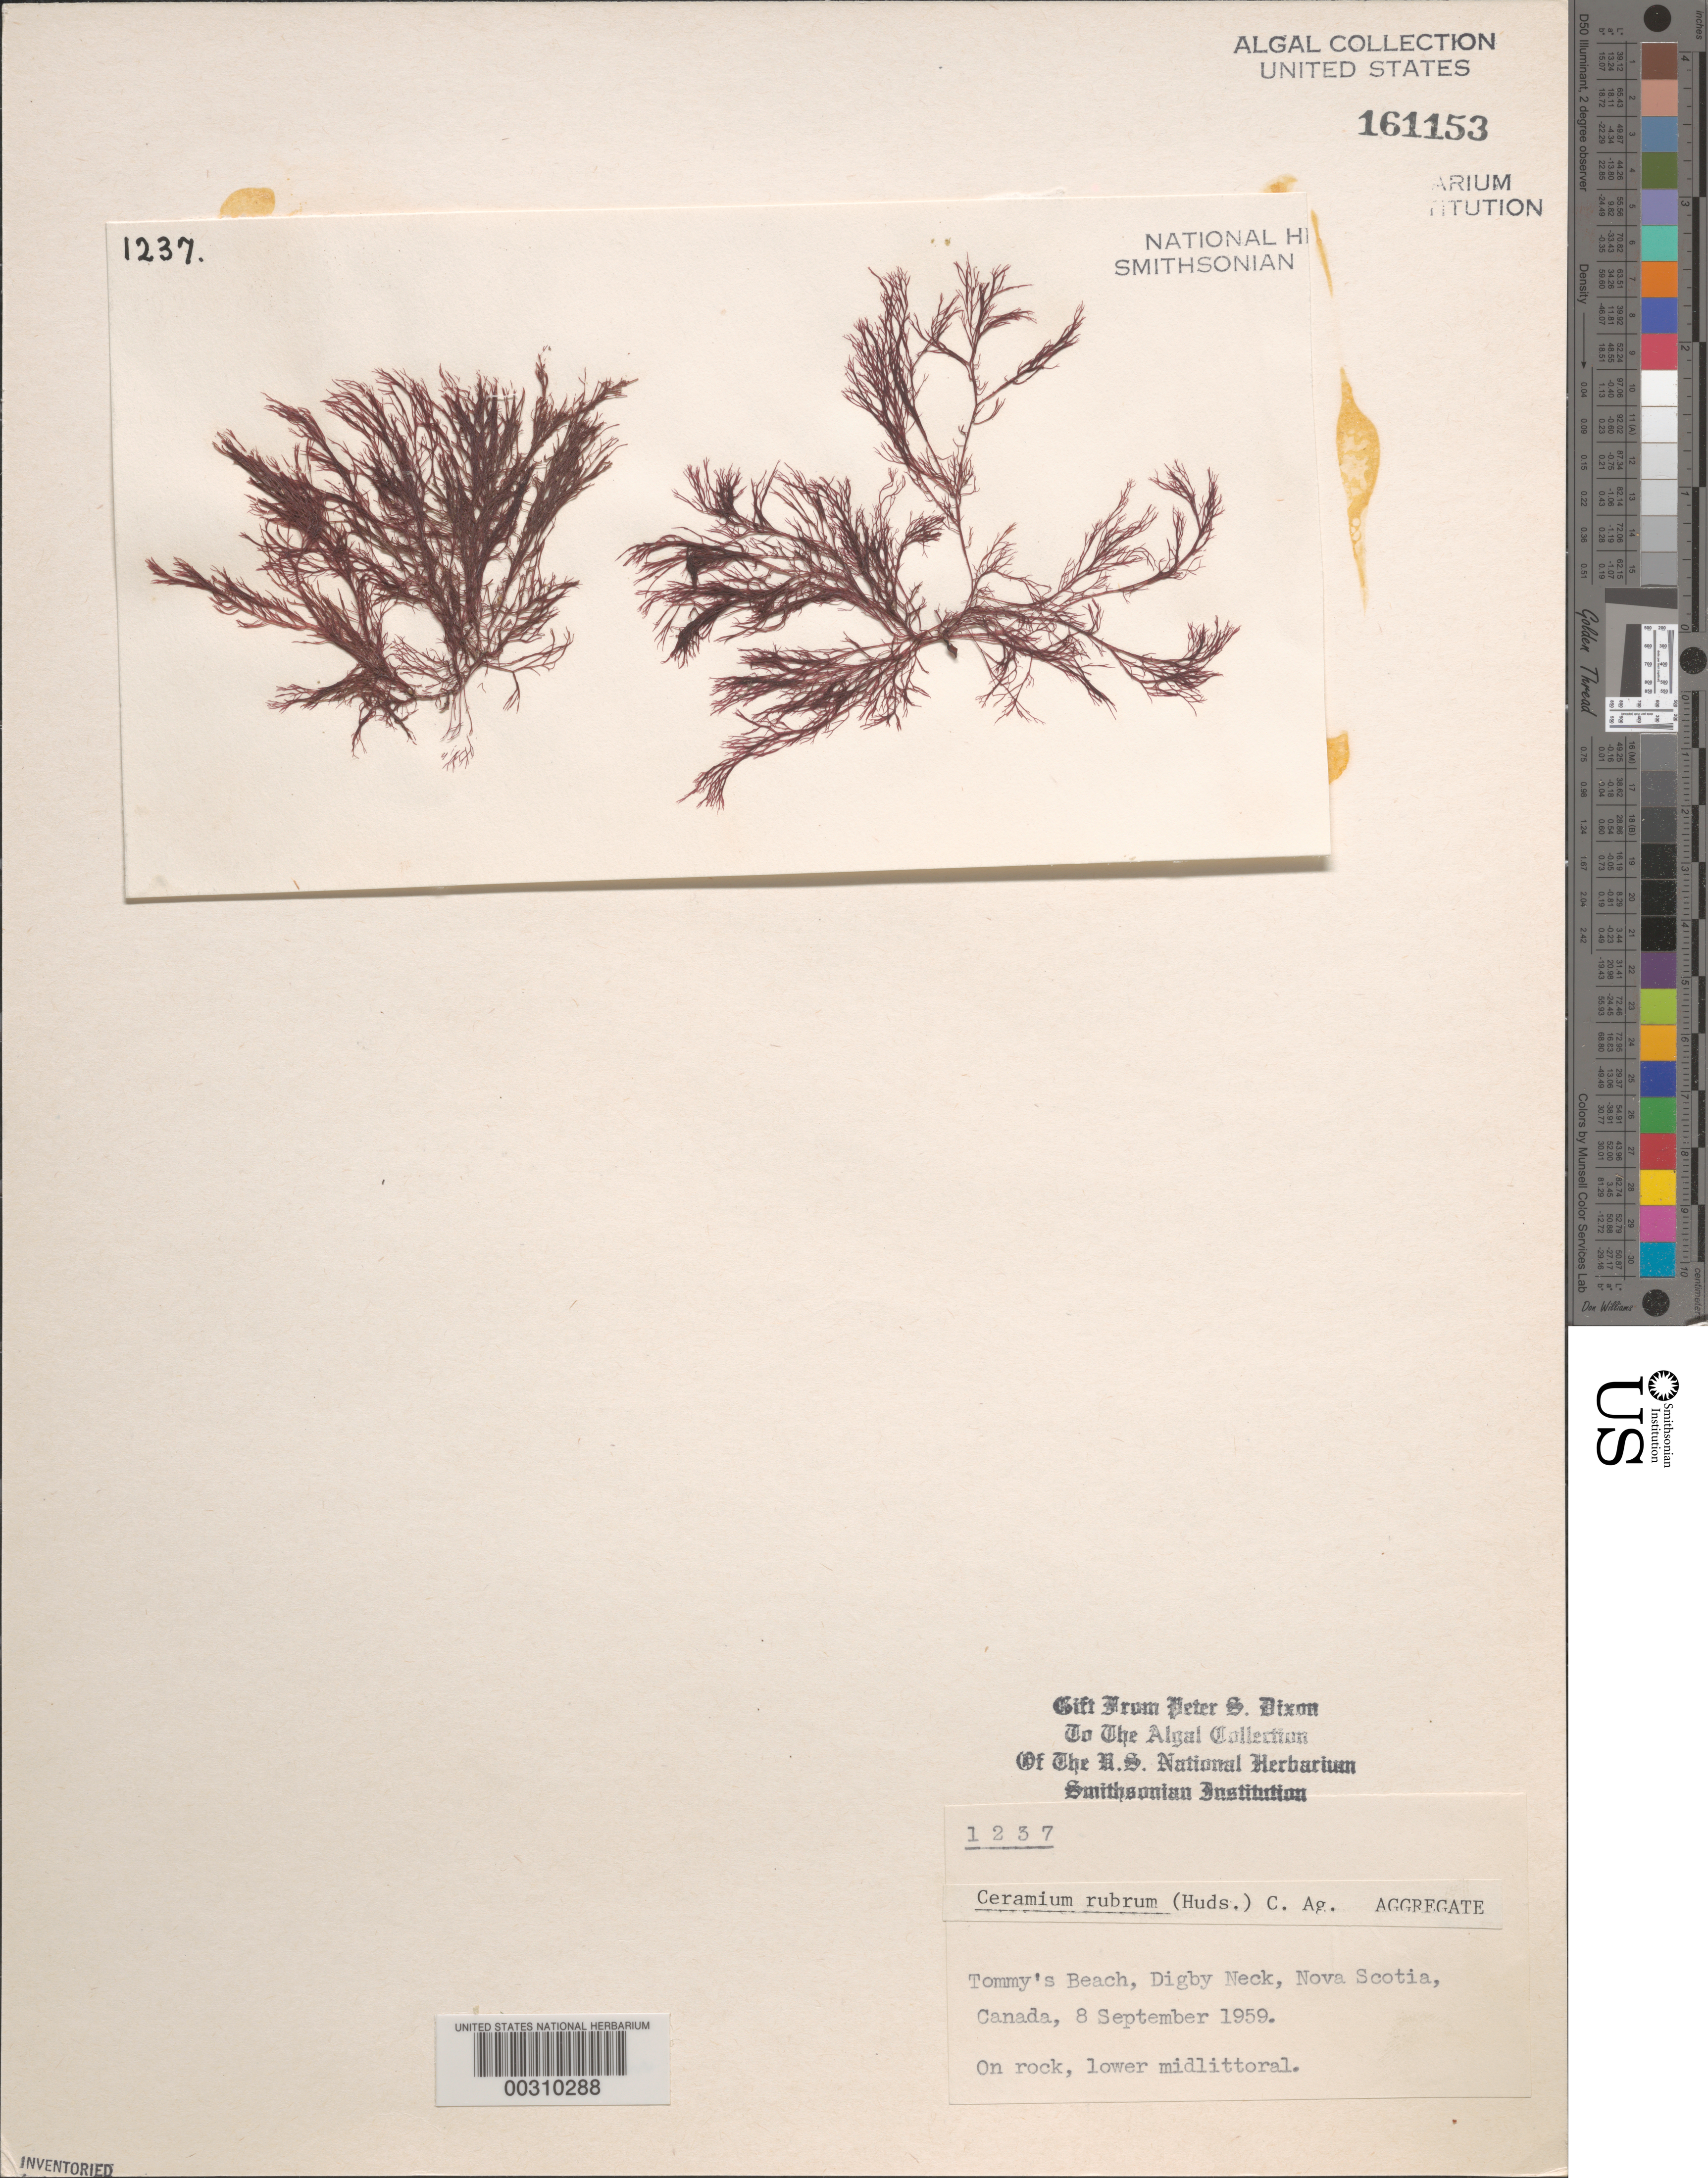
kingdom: Plantae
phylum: Rhodophyta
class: Florideophyceae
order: Ceramiales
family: Ceramiaceae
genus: Ceramium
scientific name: Ceramium rubrum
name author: C. Agardh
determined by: Dixon, P. S.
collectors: P. S. Dixon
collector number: PSD 1237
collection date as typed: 08 Sep 1959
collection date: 1959-09-08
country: Canada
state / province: Nova Scotia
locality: Tommy's Beach, Digby Neck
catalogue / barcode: US 161153